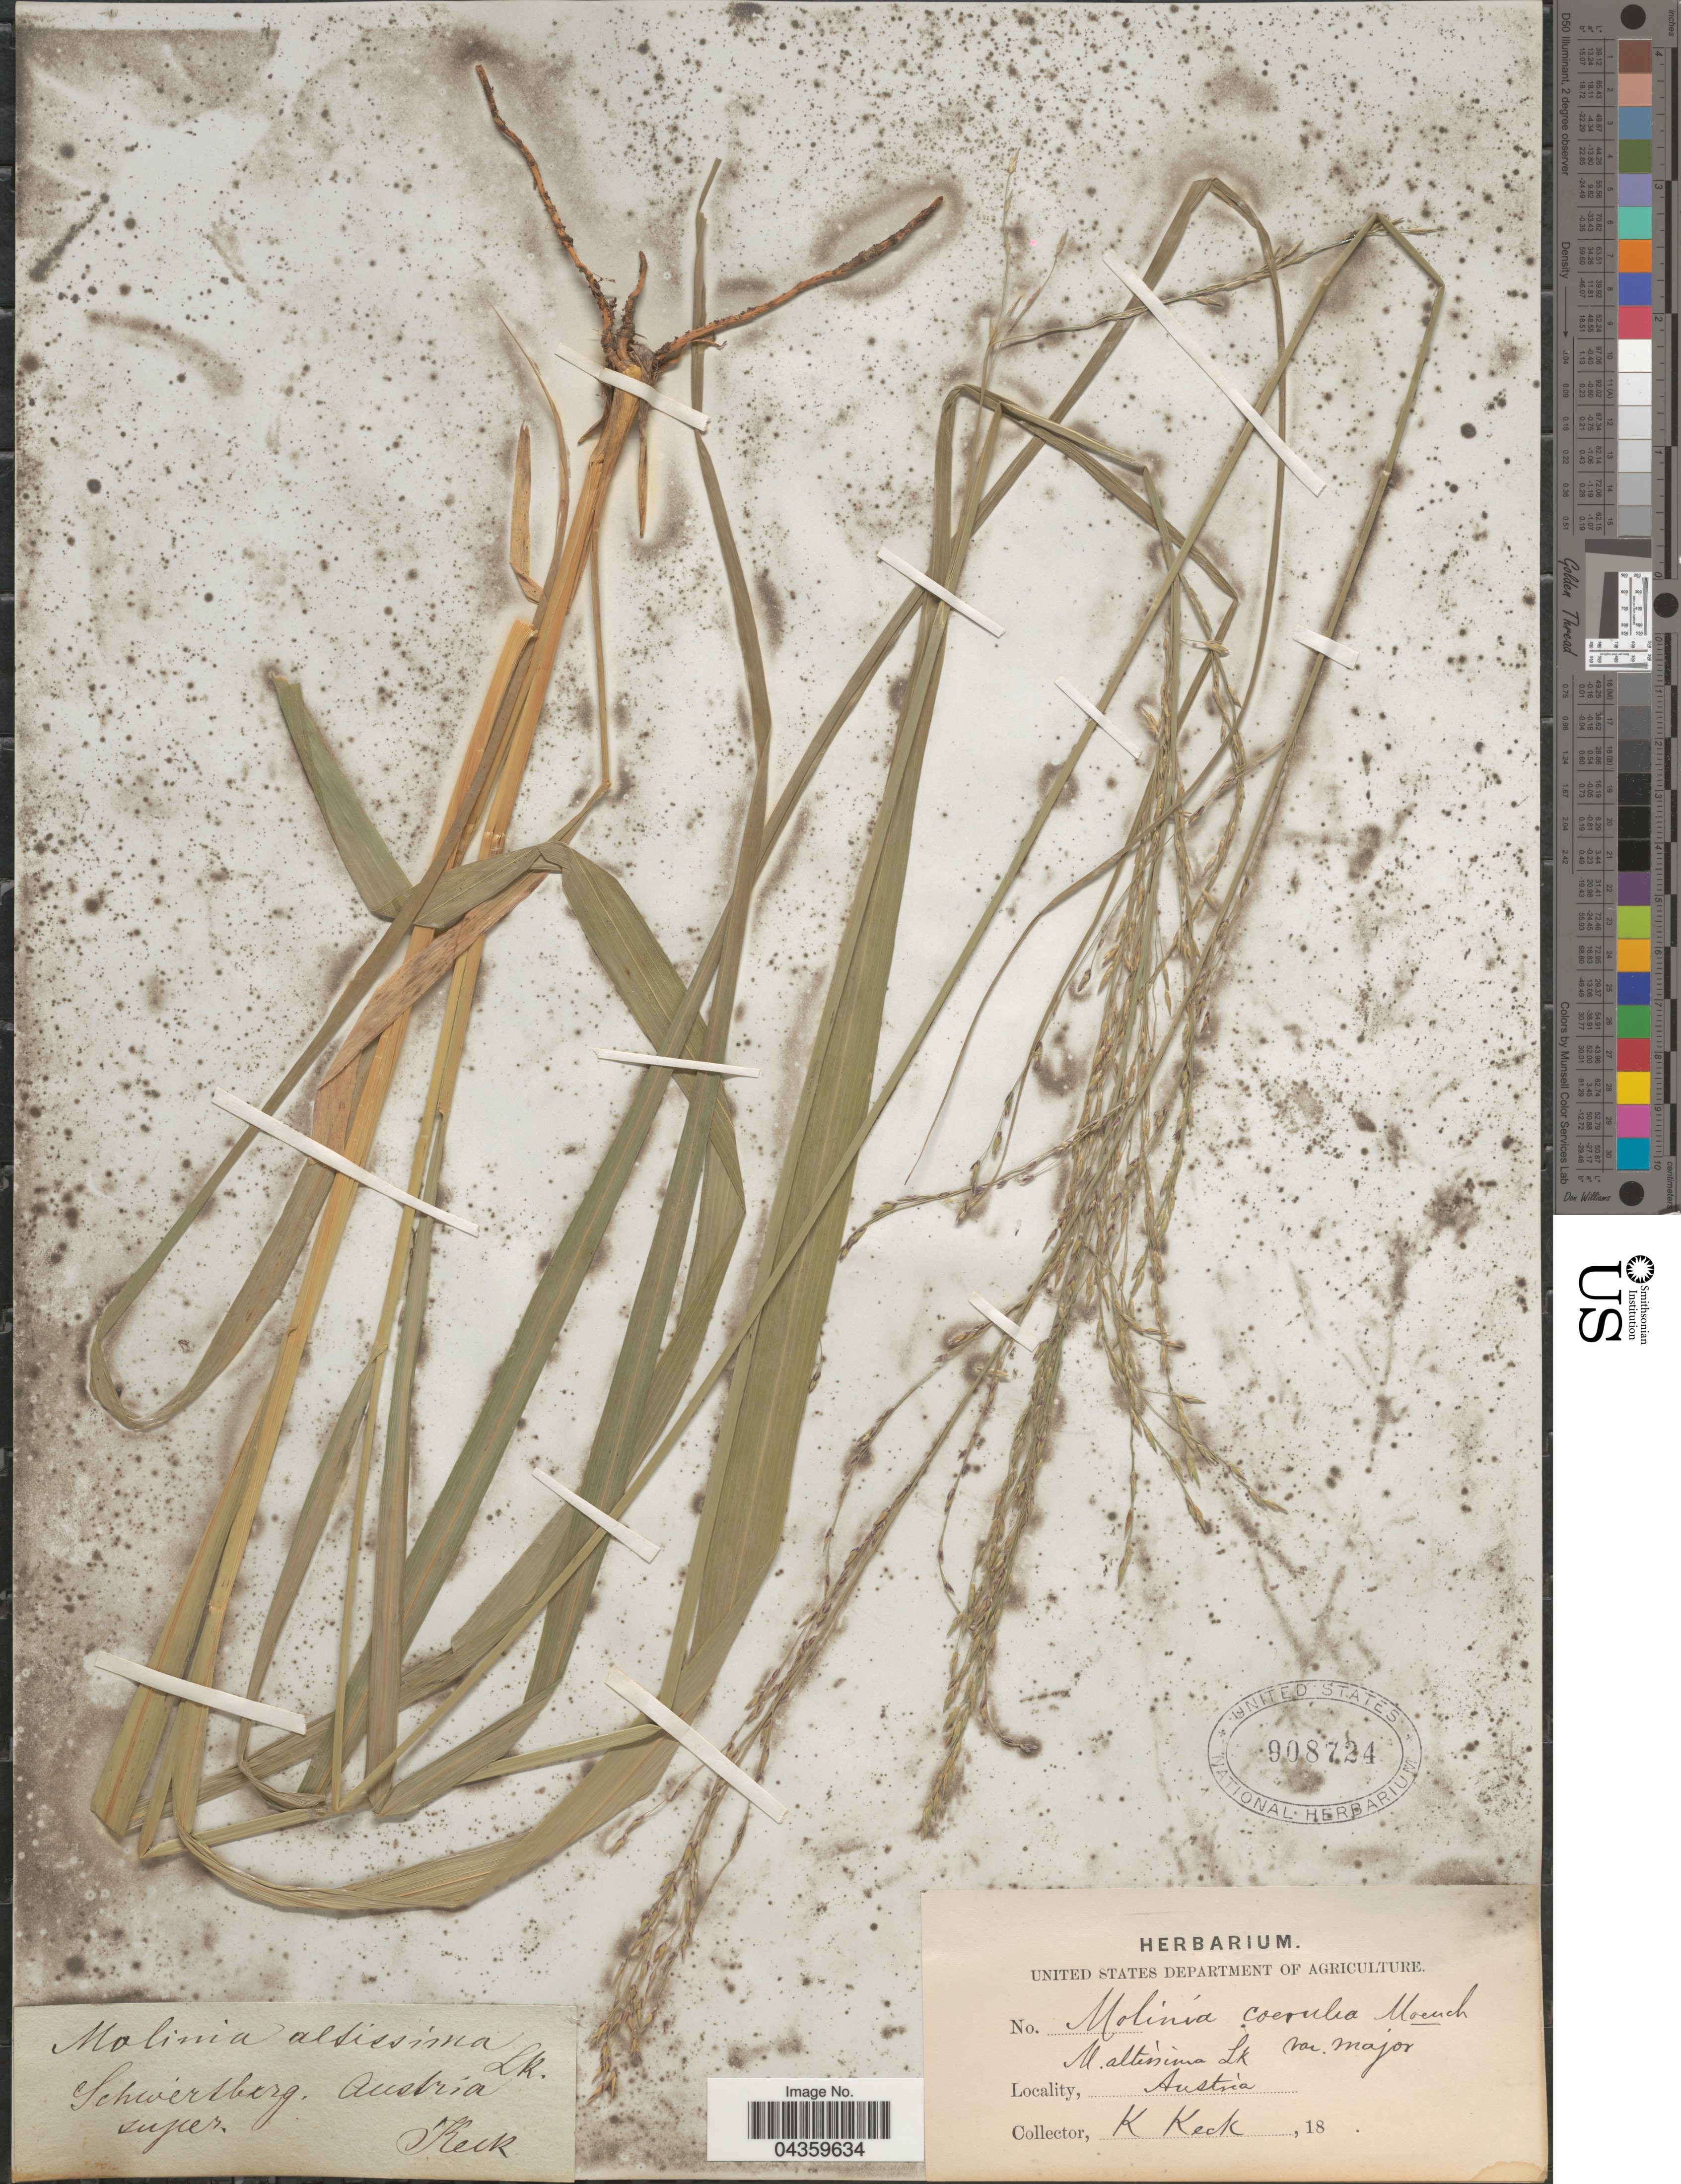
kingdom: Plantae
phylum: Tracheophyta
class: Liliopsida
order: Poales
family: Poaceae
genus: Molinia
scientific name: Molinia caerulea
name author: (L.) Moench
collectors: K. Keck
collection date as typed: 18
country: Austria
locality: Schwertberg.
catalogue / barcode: US 908724